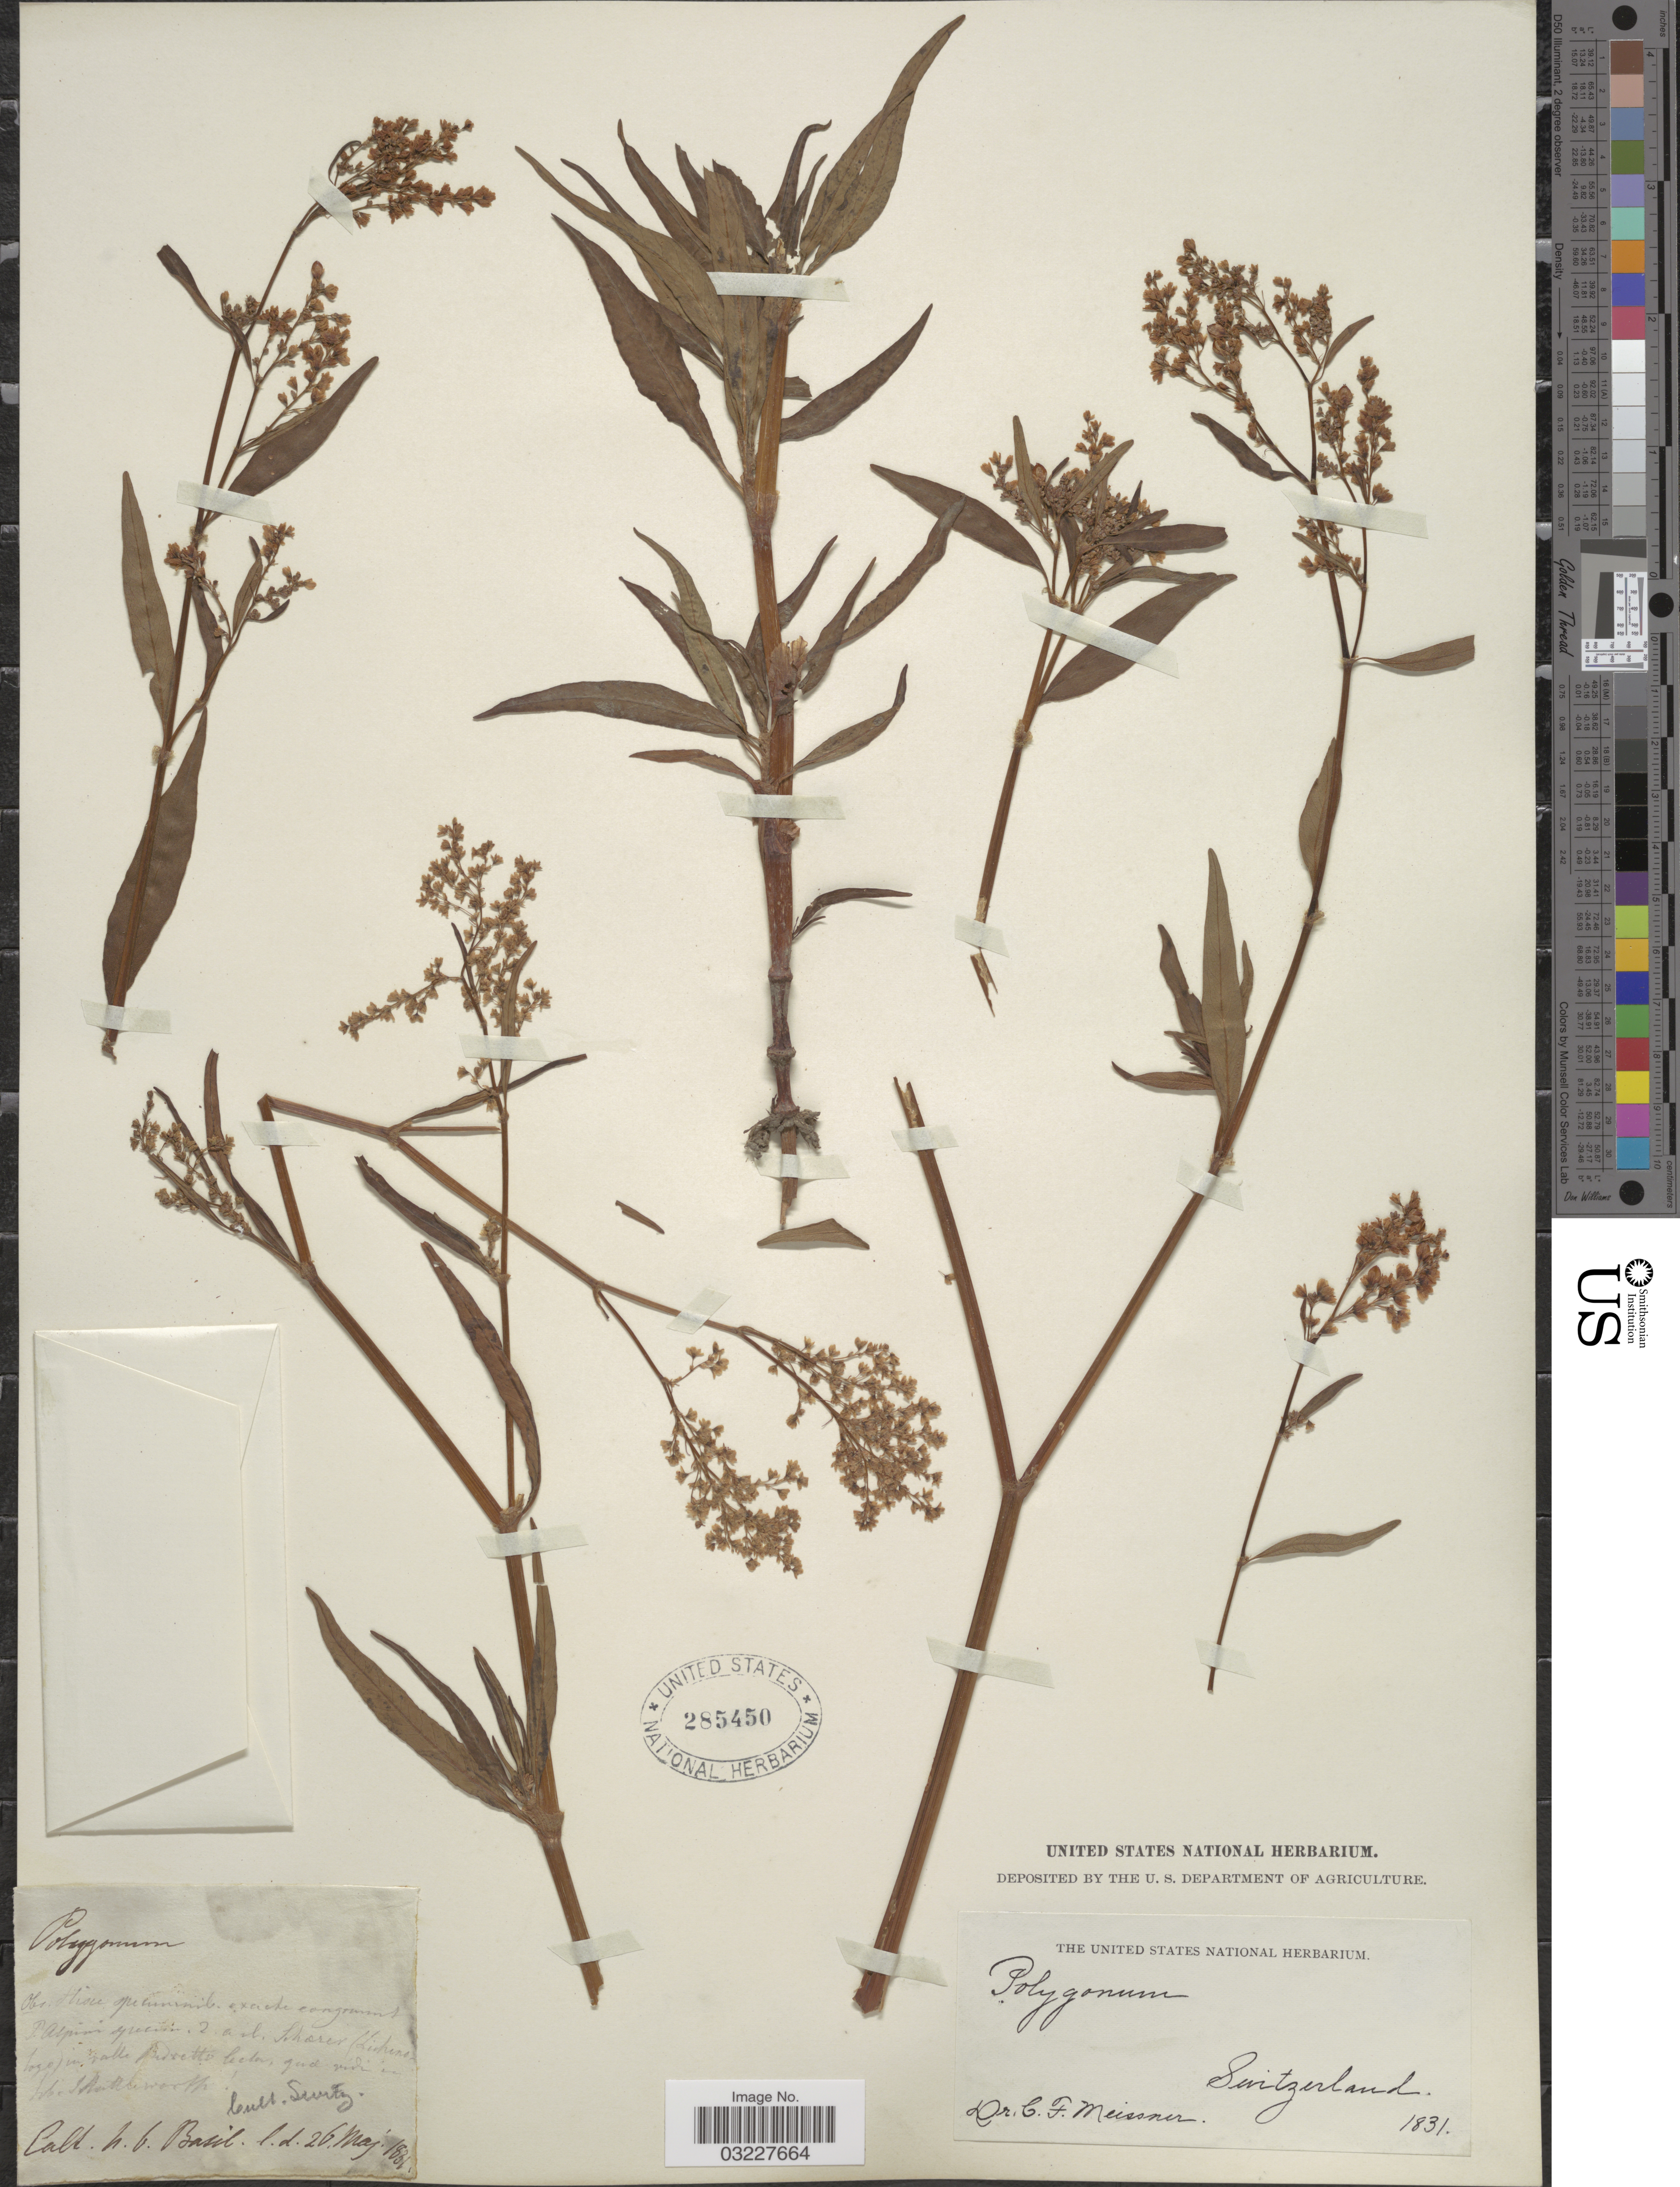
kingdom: Plantae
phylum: Tracheophyta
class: Magnoliopsida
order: Caryophyllales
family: Polygonaceae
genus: Polygonum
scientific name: Polygonum sp.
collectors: C. F. W. Meissner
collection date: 1831-05-26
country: Switzerland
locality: H b Basil. Switz.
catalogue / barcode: US 285450